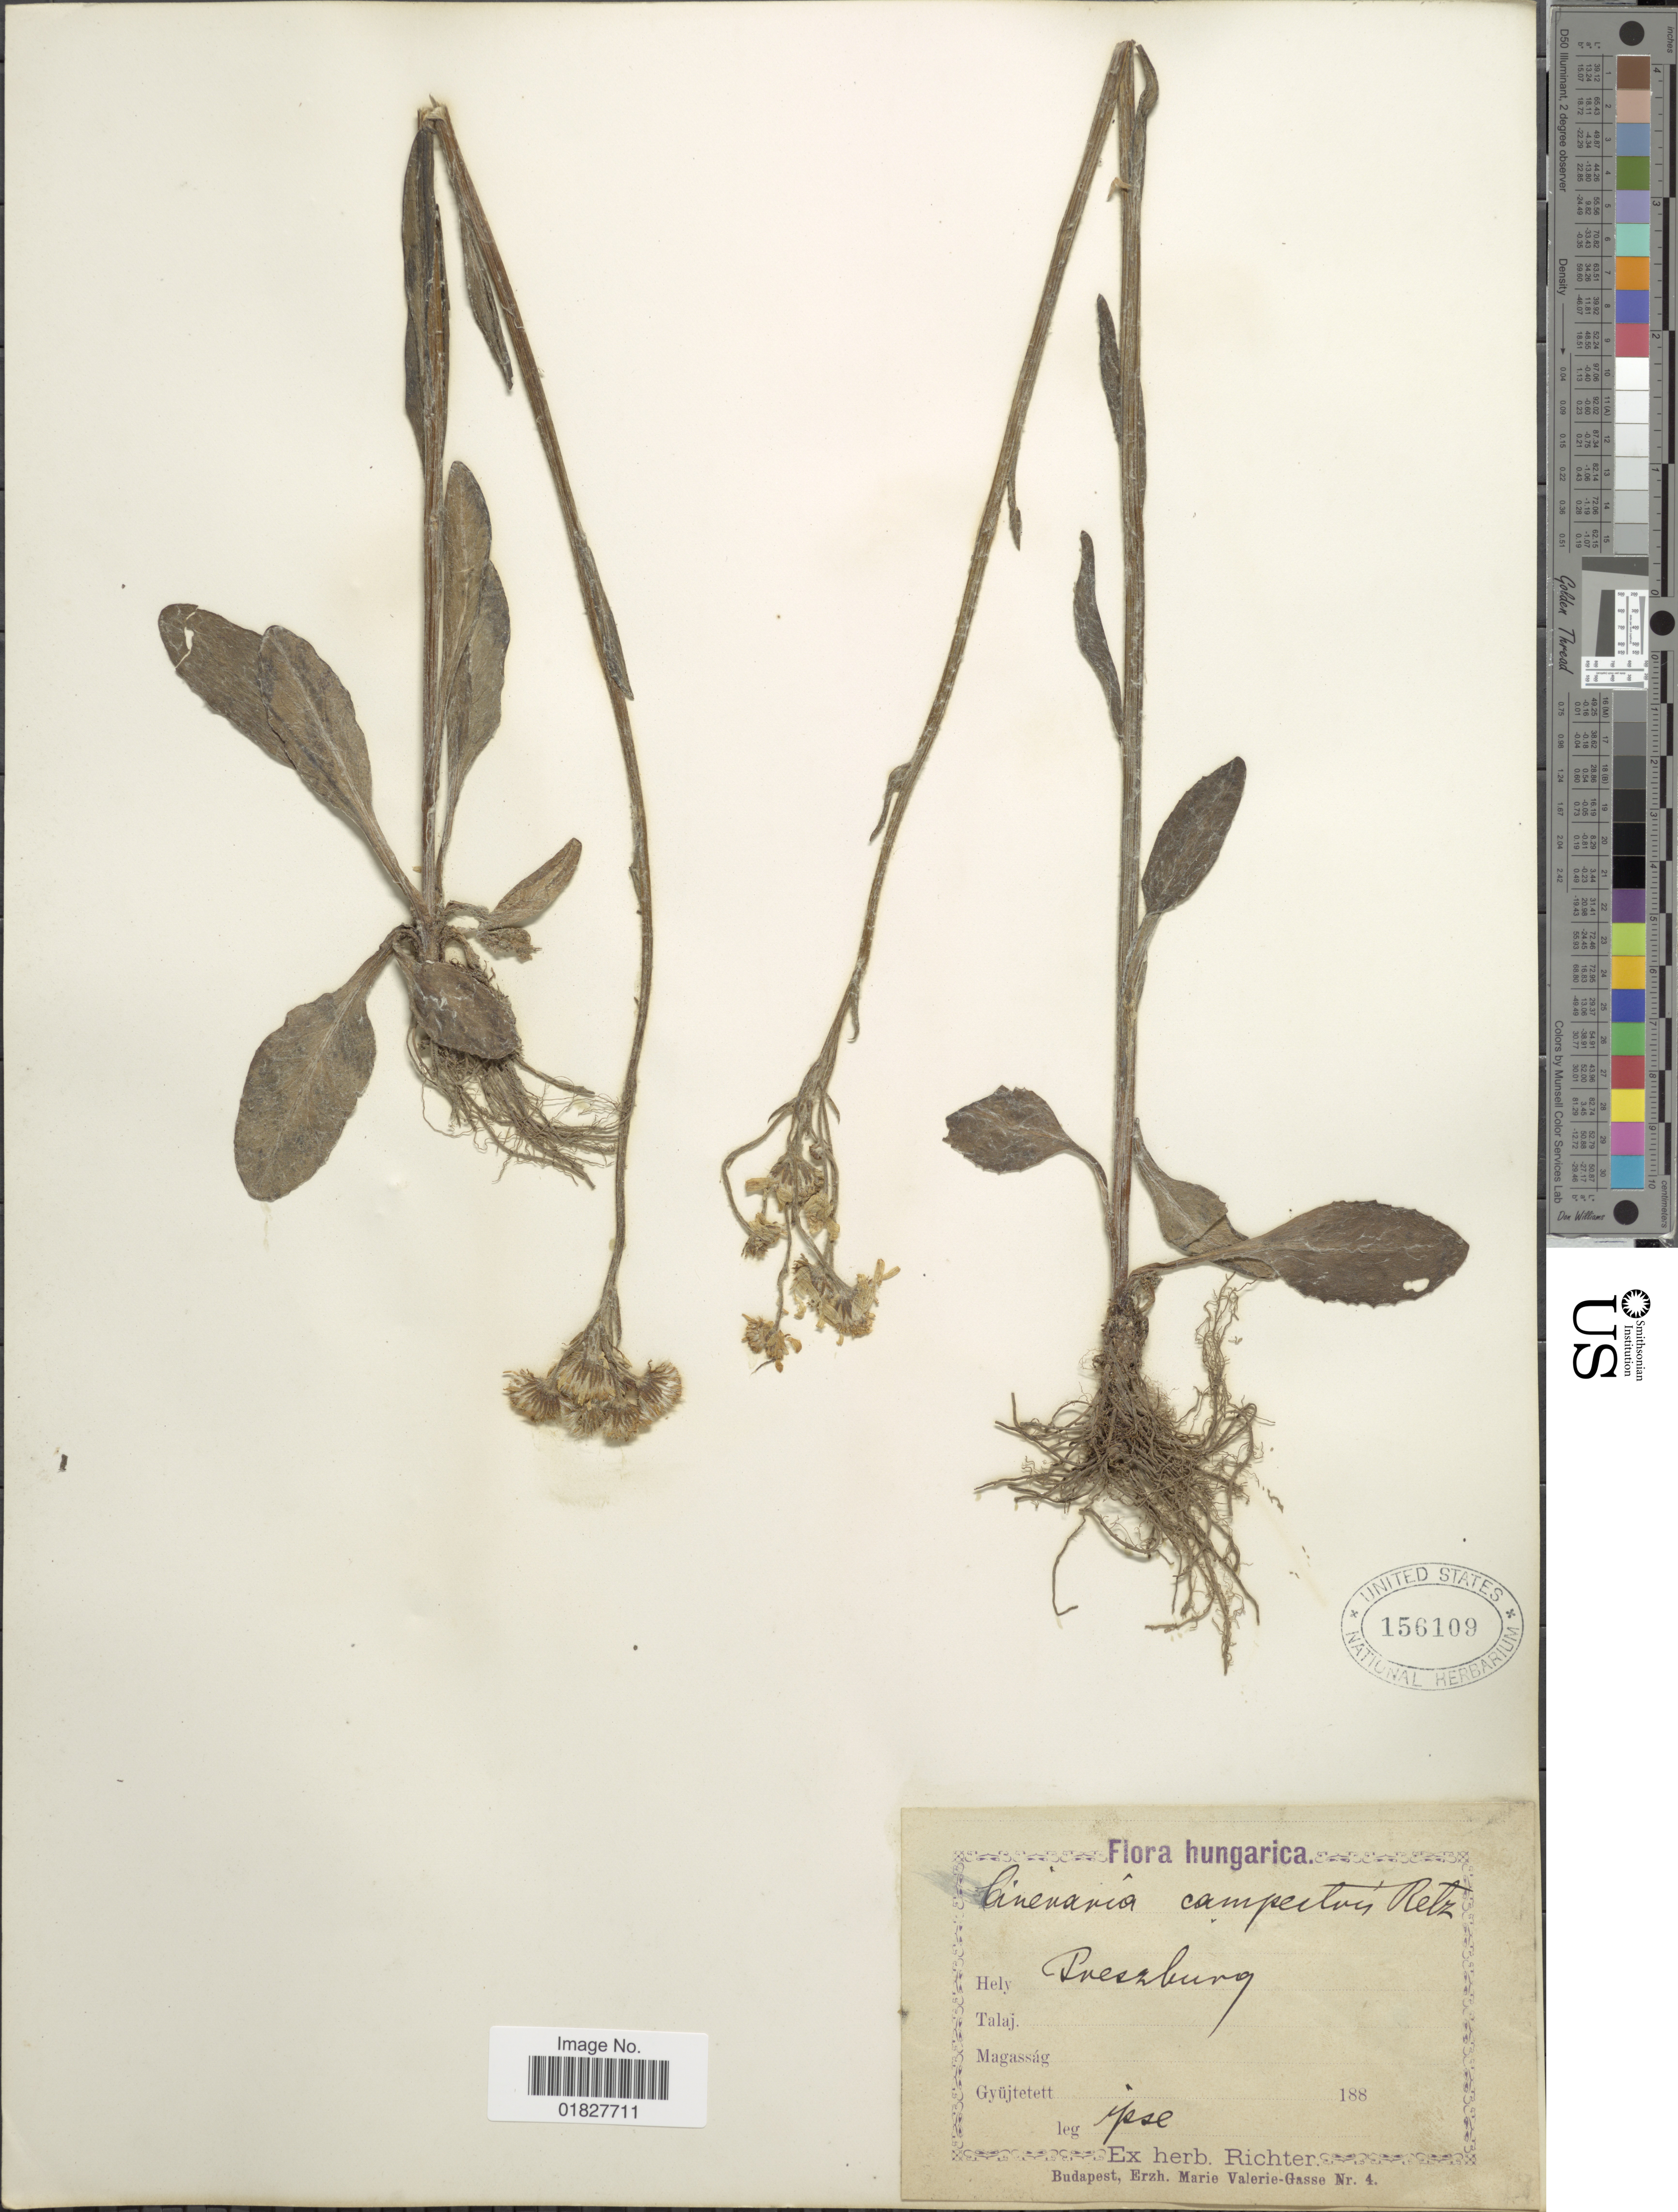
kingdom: Plantae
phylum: Tracheophyta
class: Magnoliopsida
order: Asterales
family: Asteraceae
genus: Cineraria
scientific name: Cineraria campestris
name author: Retz.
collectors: -. Ipse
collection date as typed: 188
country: Hungary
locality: Preszburg [interpreted]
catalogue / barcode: US 156109